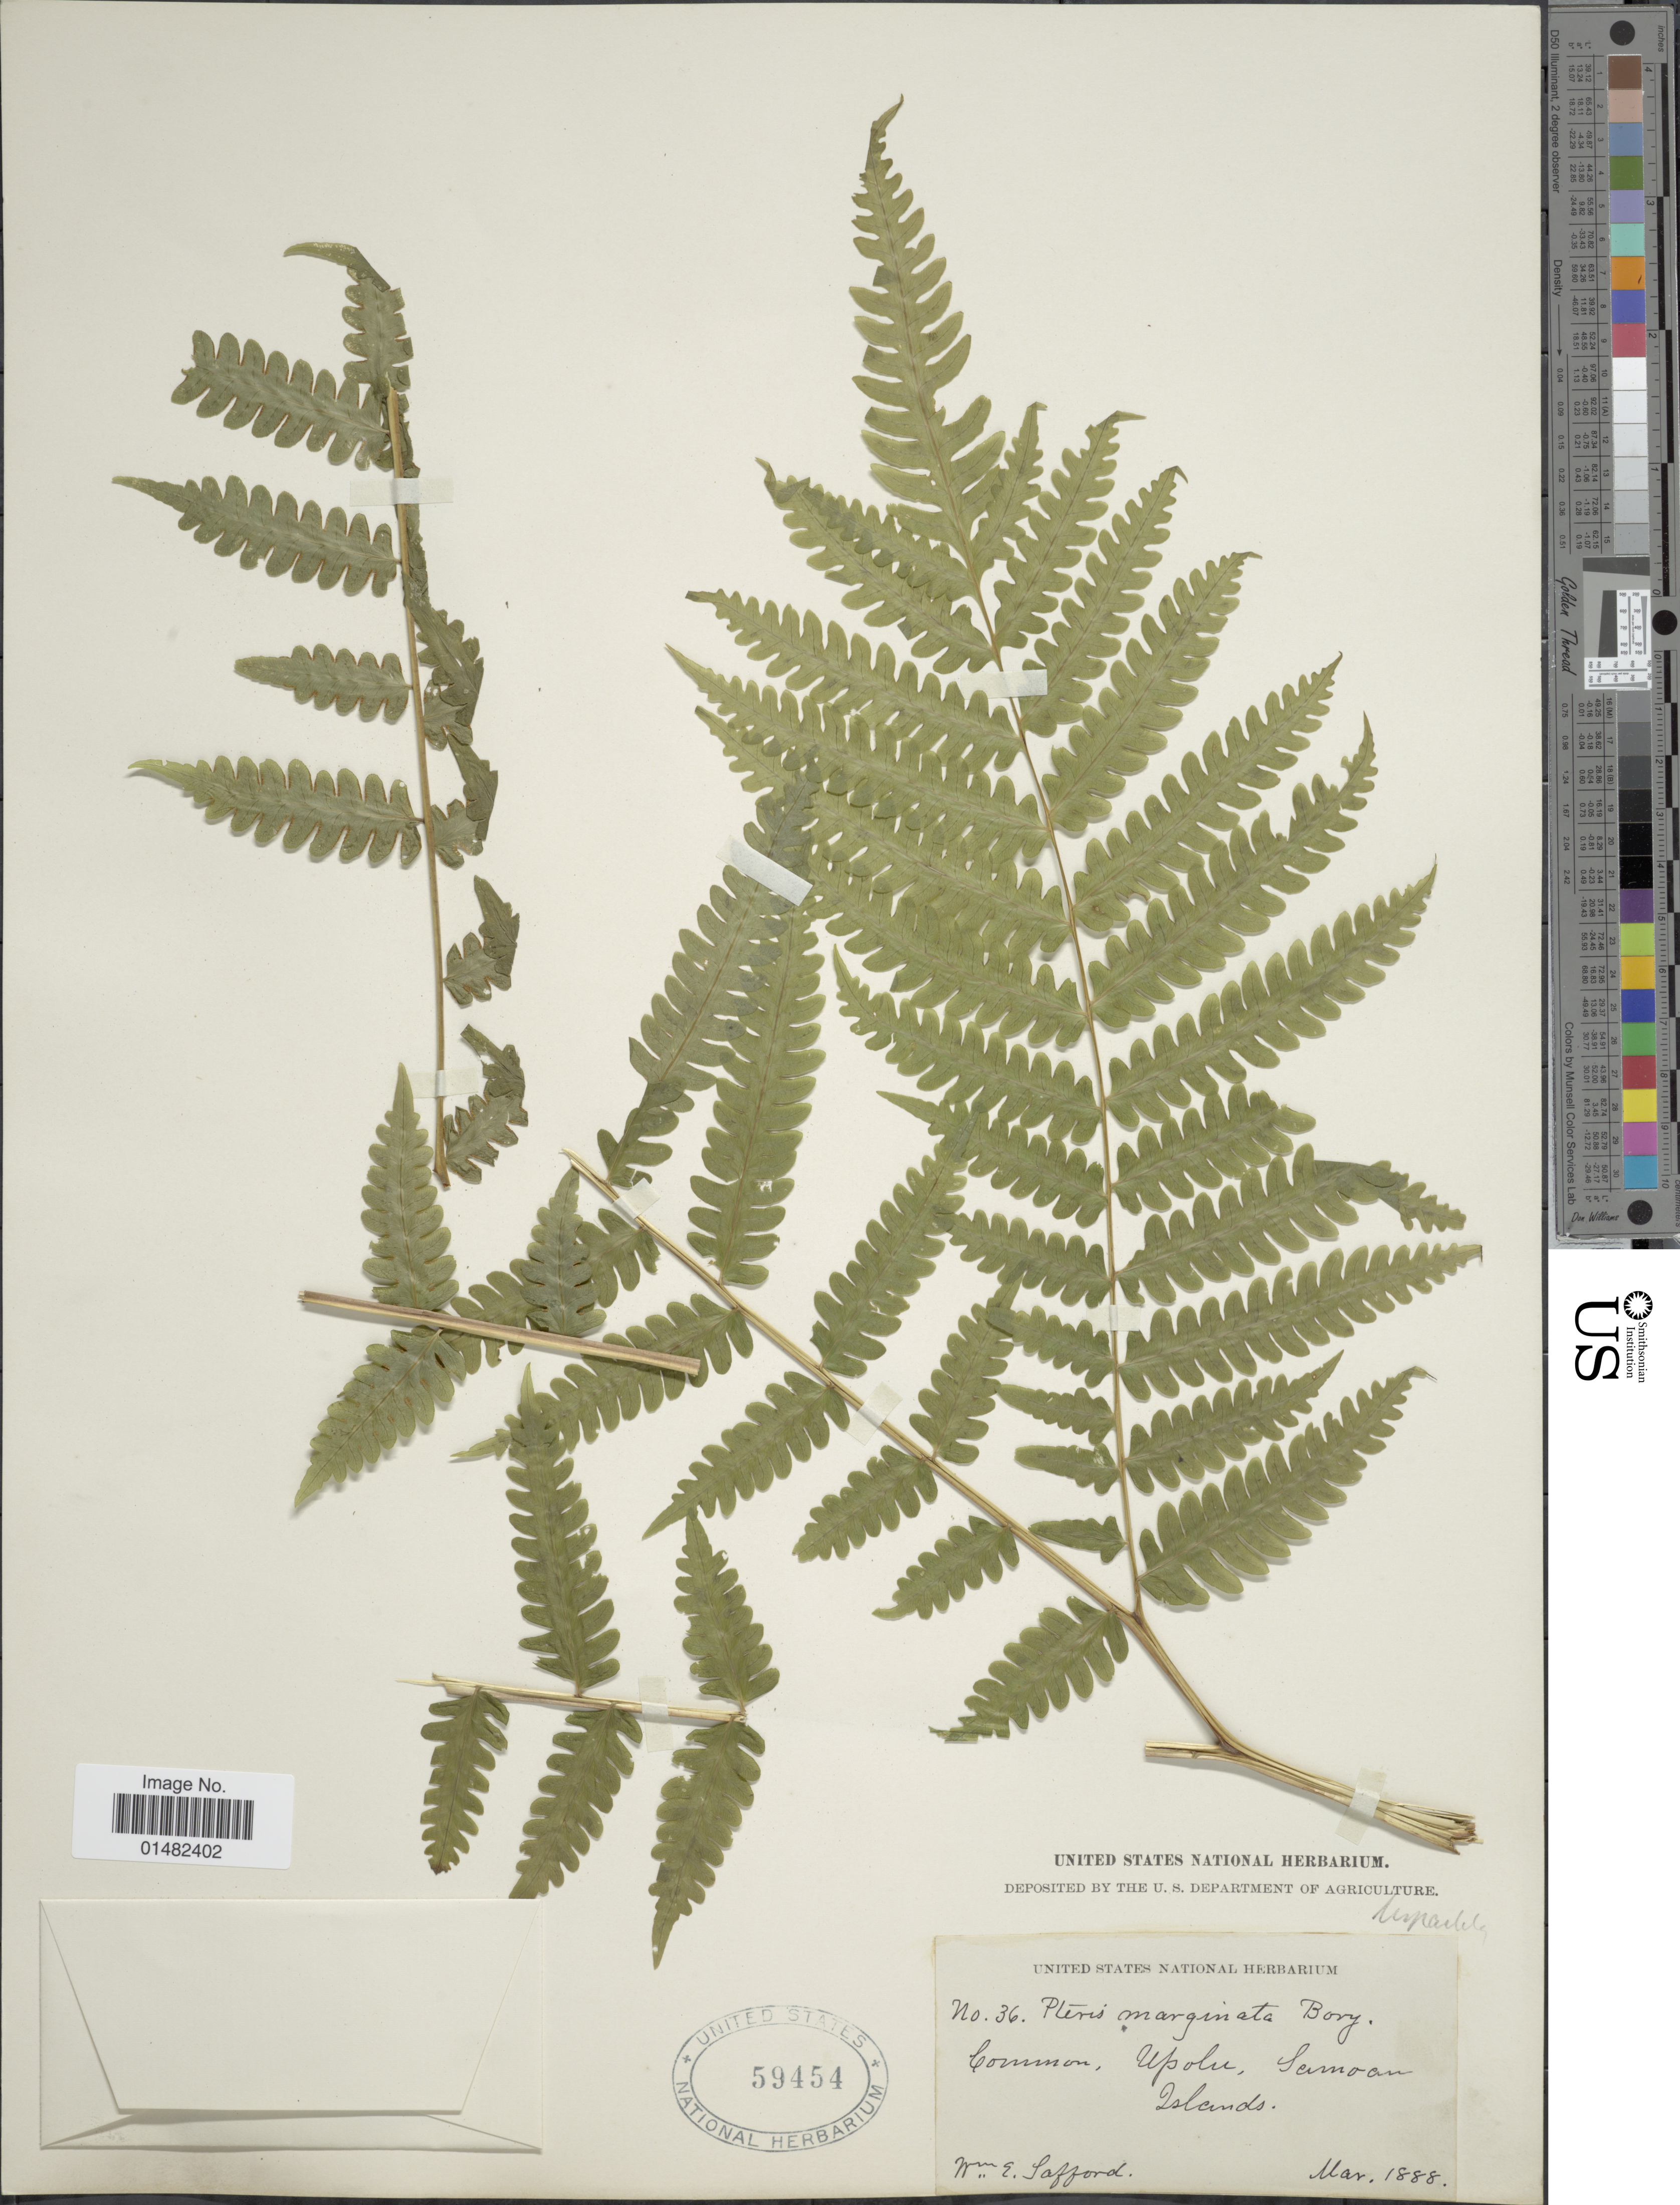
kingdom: Plantae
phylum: Tracheophyta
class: Polypodiopsida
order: Polypodiales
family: Pteridaceae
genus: Pteris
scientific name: Pteris tripartita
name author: Sw.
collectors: W. E. Safford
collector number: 36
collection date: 1888-03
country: Samoa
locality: Upolu, Samoan Islands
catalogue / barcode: US 59454